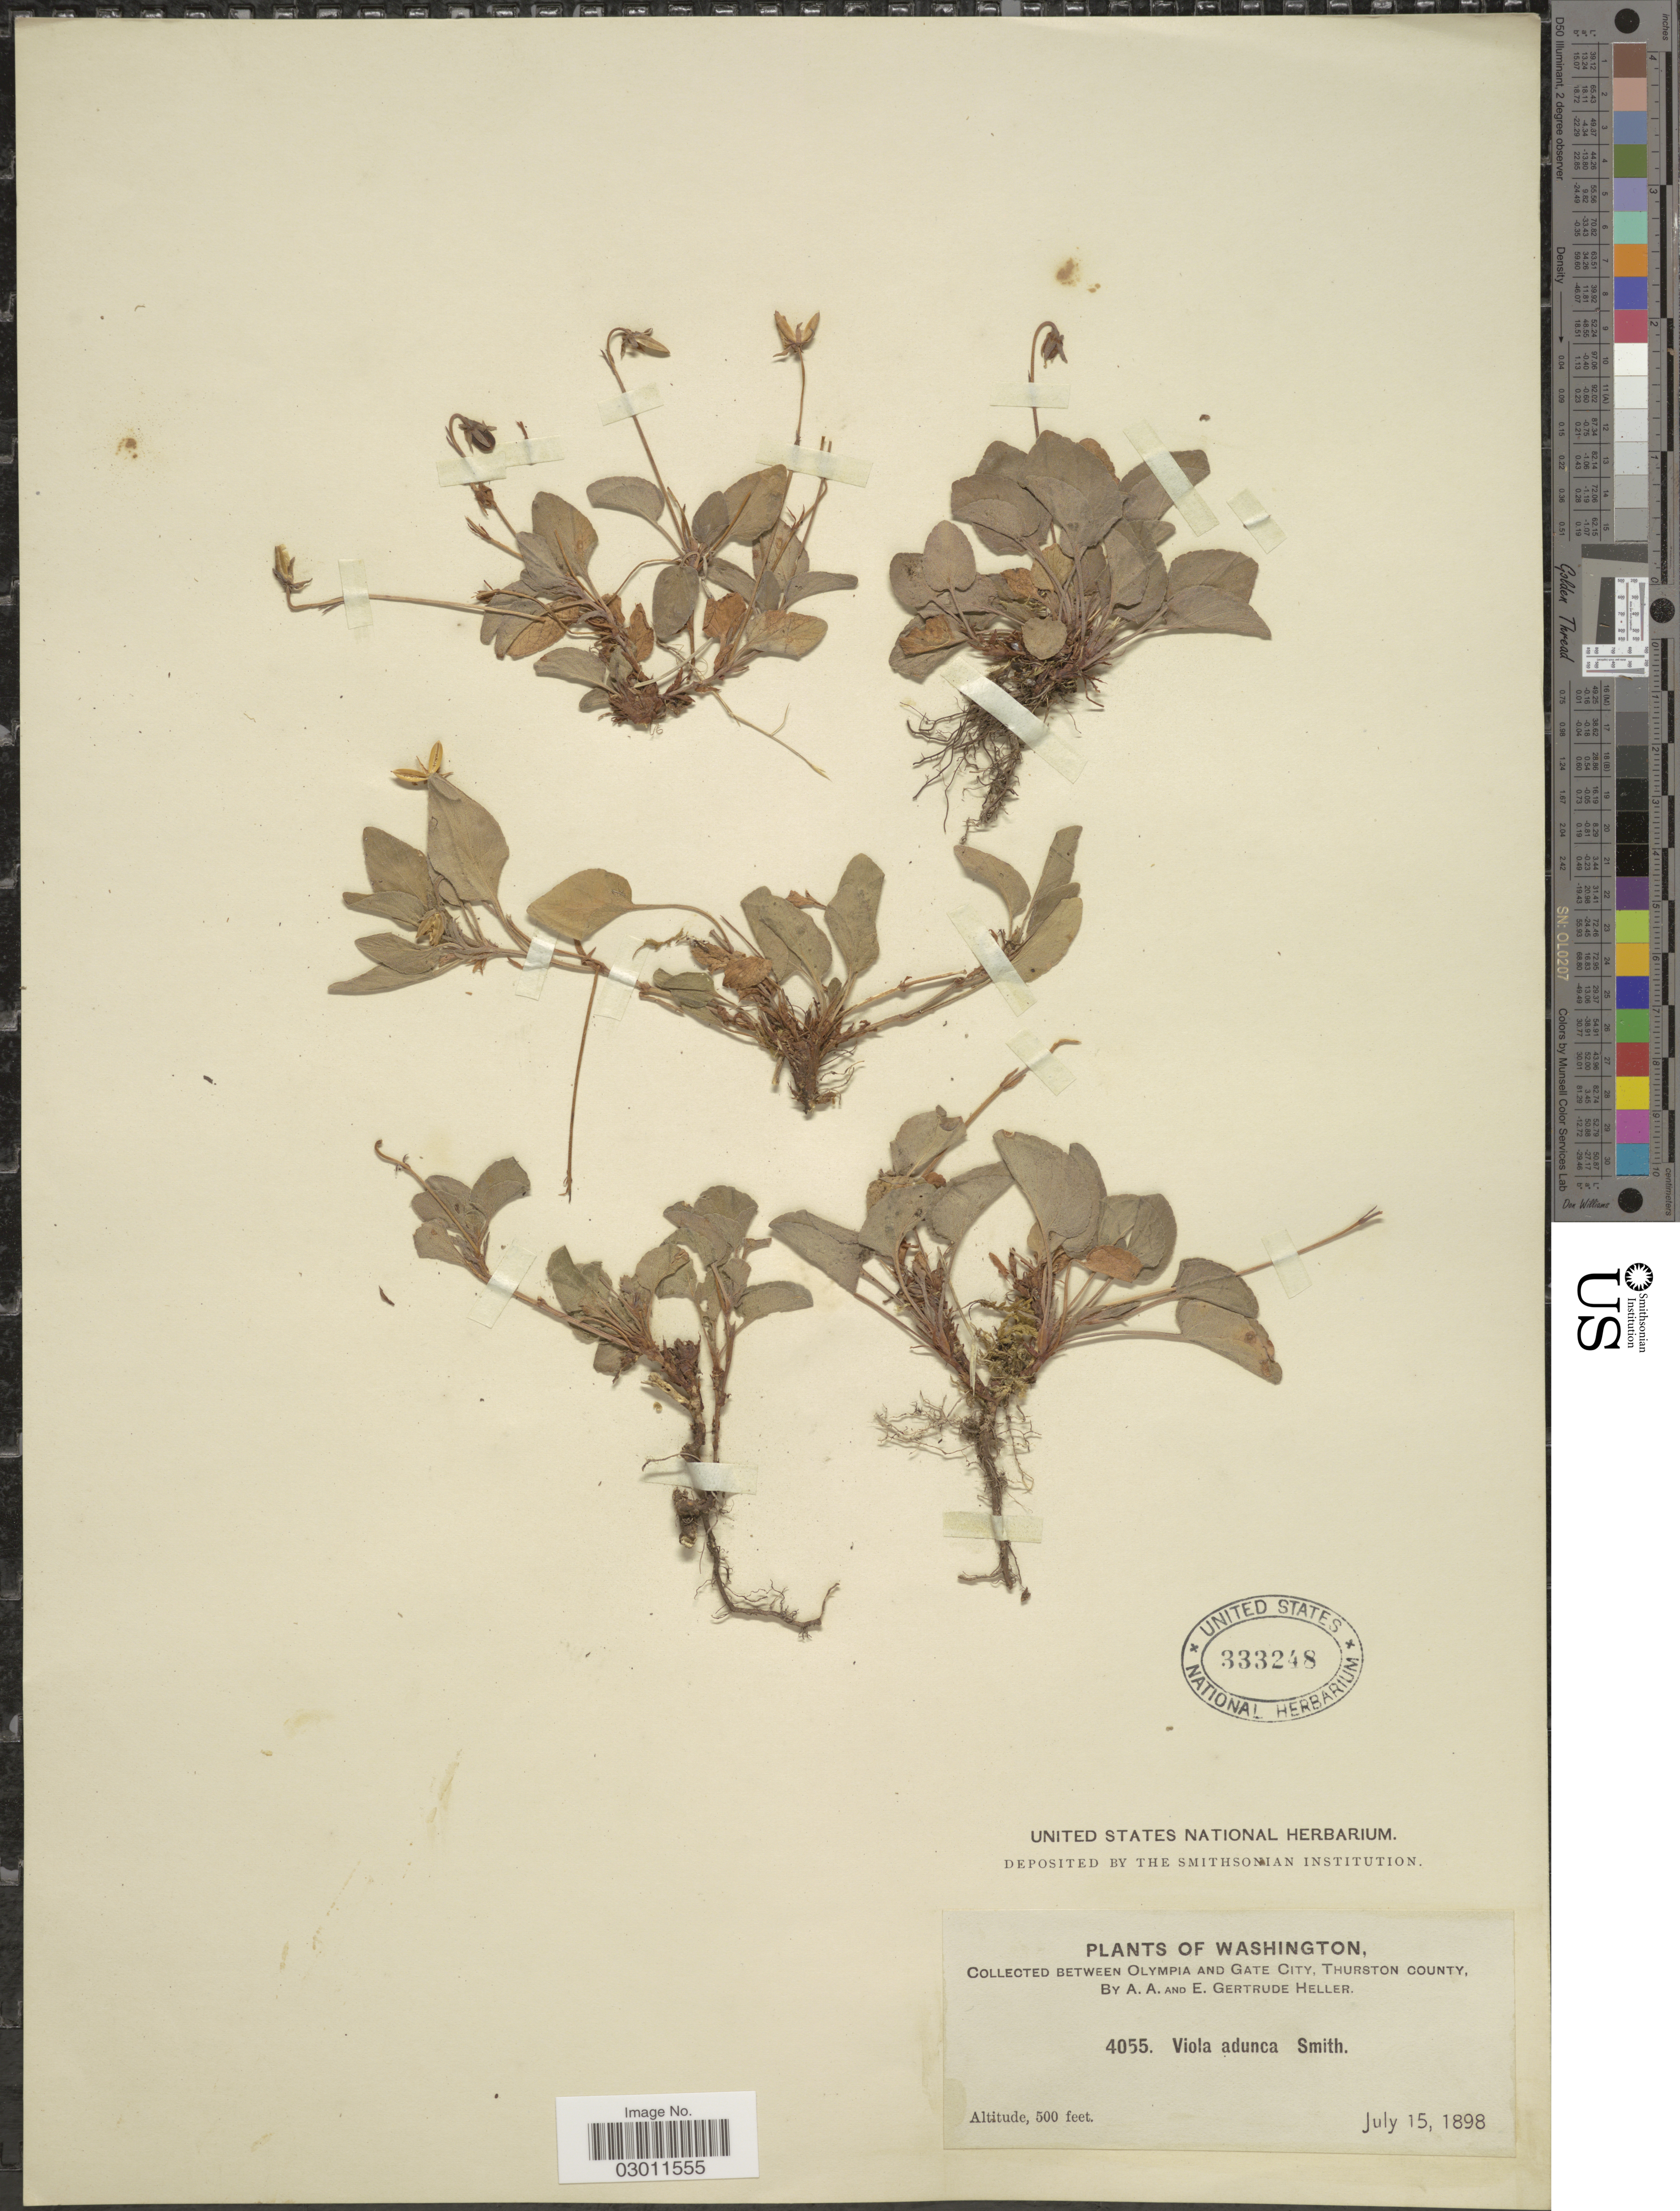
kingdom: Plantae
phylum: Tracheophyta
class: Magnoliopsida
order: Malpighiales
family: Violaceae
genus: Viola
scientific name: Viola adunca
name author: Sm.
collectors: A. A. Heller & E. G. Heller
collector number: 4055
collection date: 1898-07-15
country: United States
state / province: Washington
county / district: Thurston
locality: Between Olympia and Gate City, Thurston County.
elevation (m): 152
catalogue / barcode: US 333248